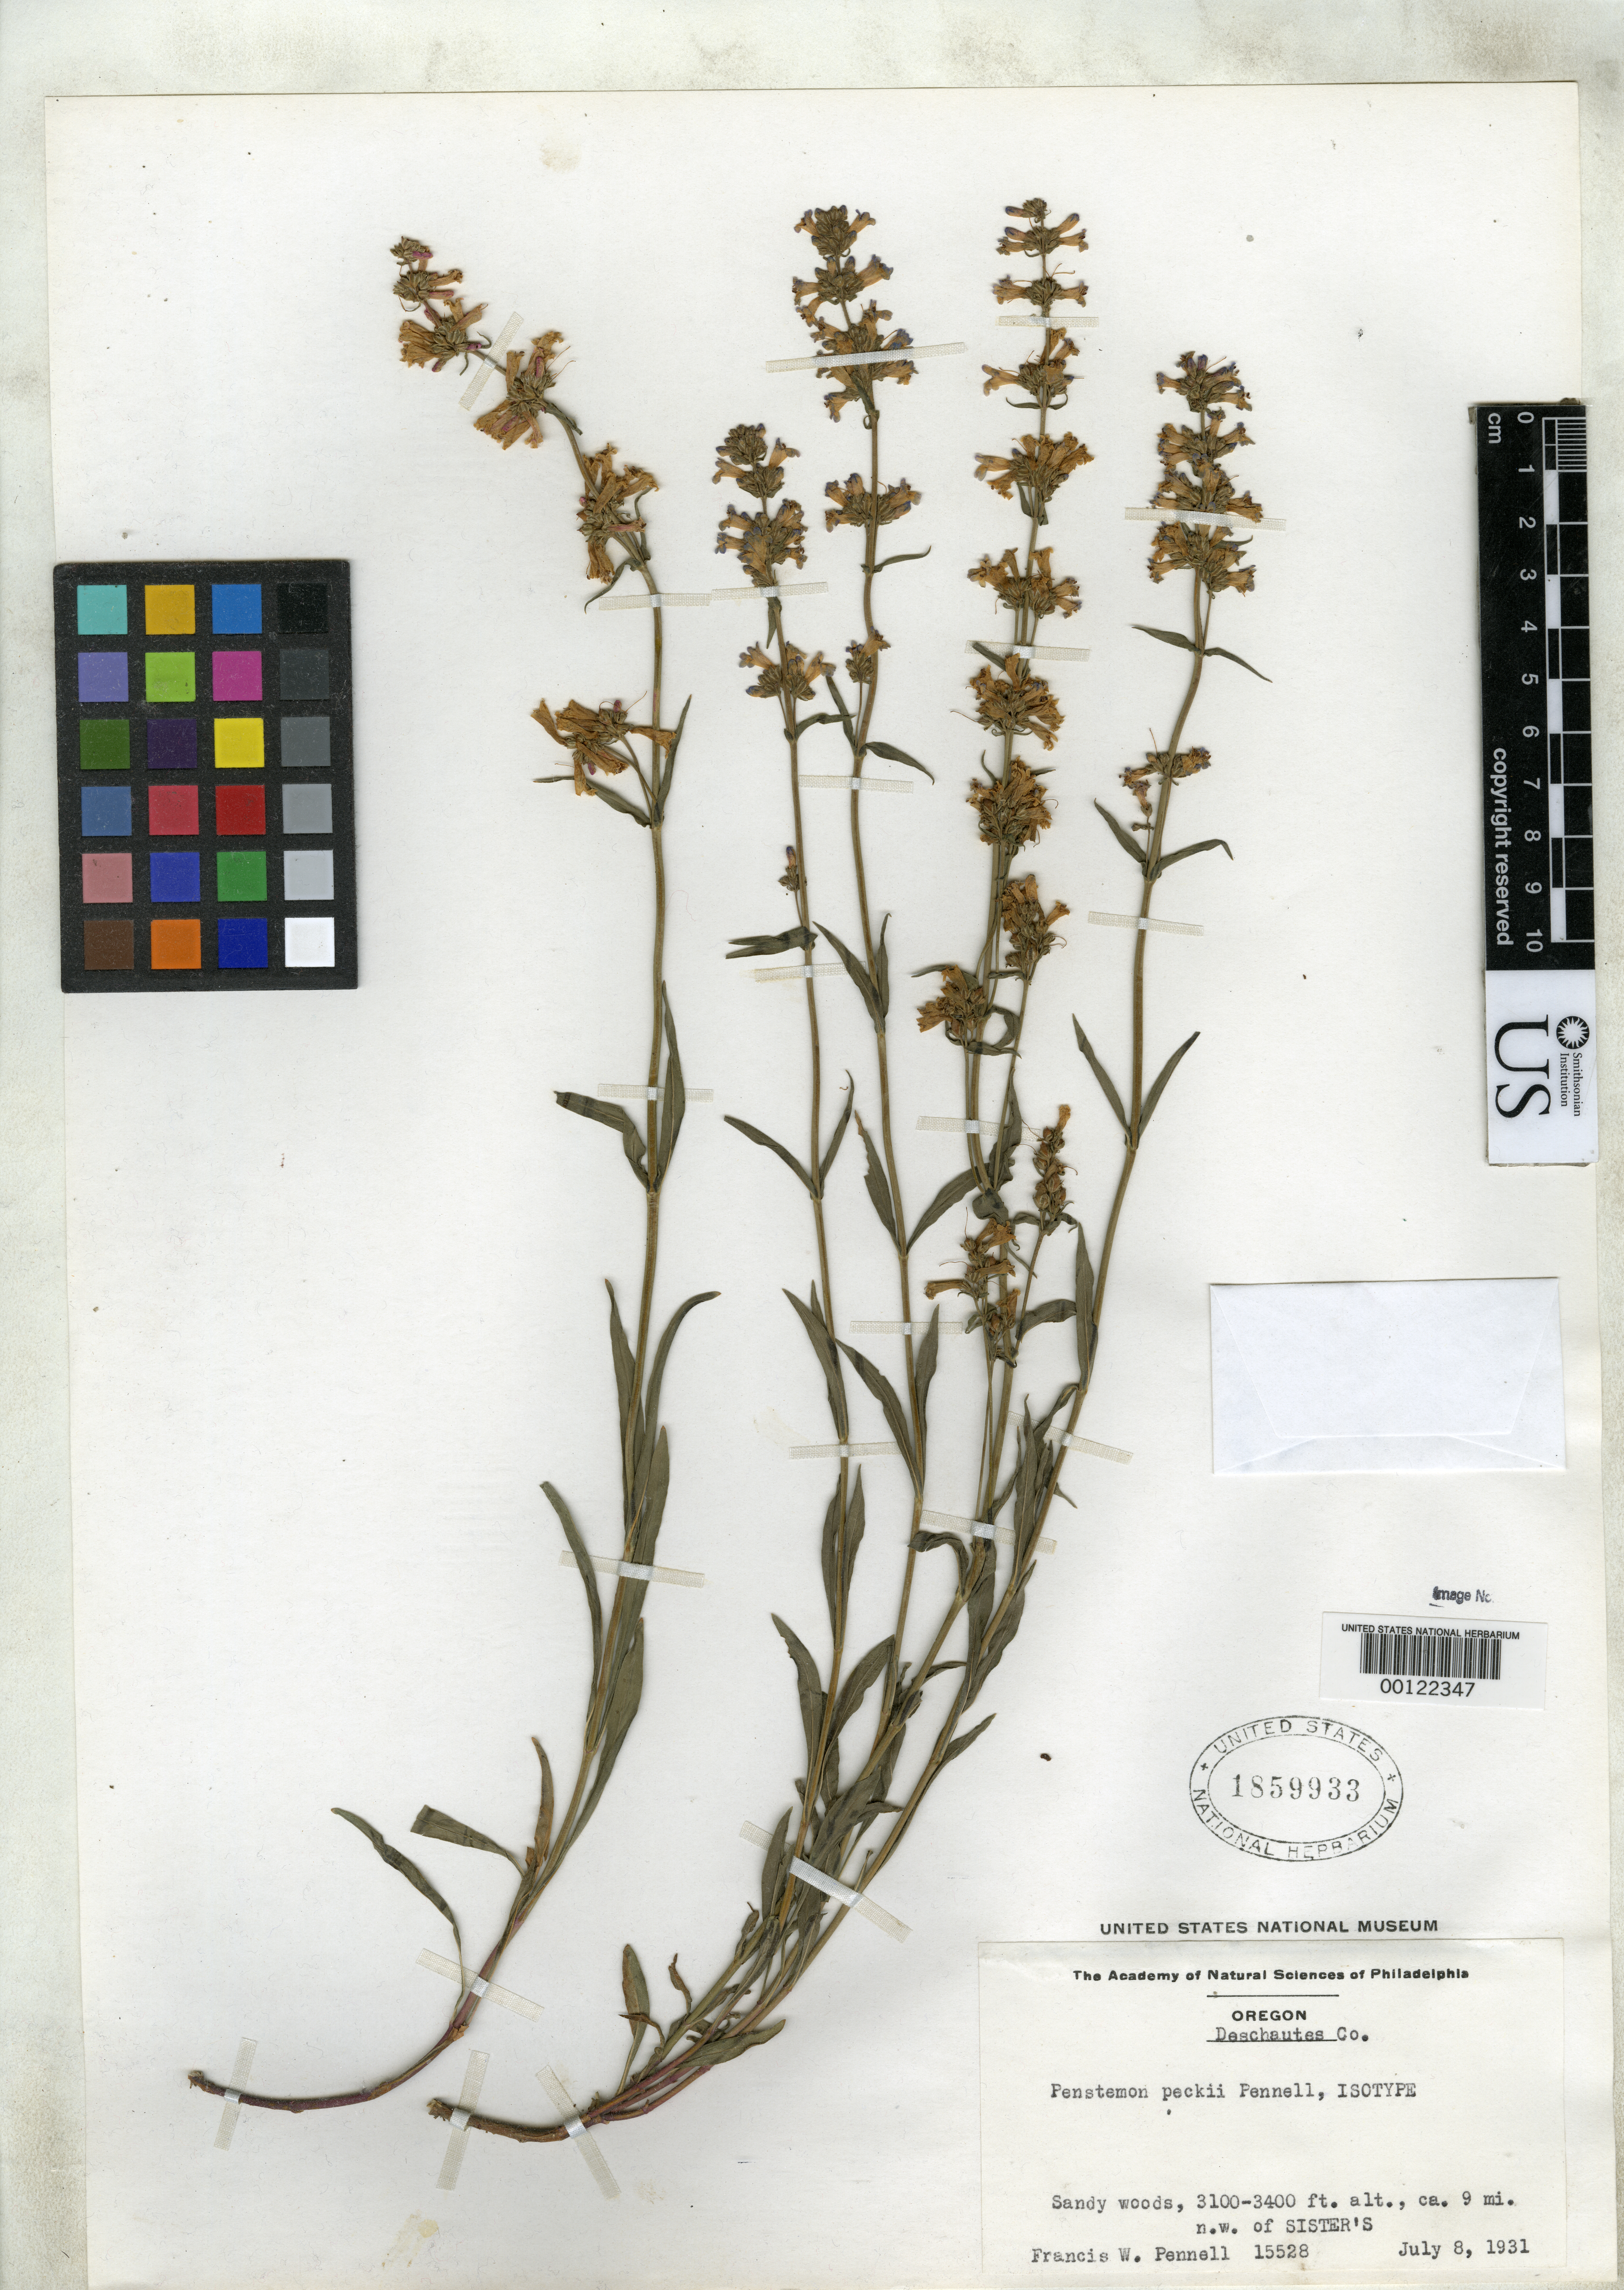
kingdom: Plantae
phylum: Tracheophyta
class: Magnoliopsida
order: Lamiales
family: Plantaginaceae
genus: Penstemon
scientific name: Penstemon peckii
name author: Pennell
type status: Isotype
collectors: F. W. Pennell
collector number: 15528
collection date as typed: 08 Jul 1931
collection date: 1931-07-08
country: United States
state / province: Oregon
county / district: Deschutes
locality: Ca 9 mi NW of Sisters.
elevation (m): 945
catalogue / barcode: US 1859933